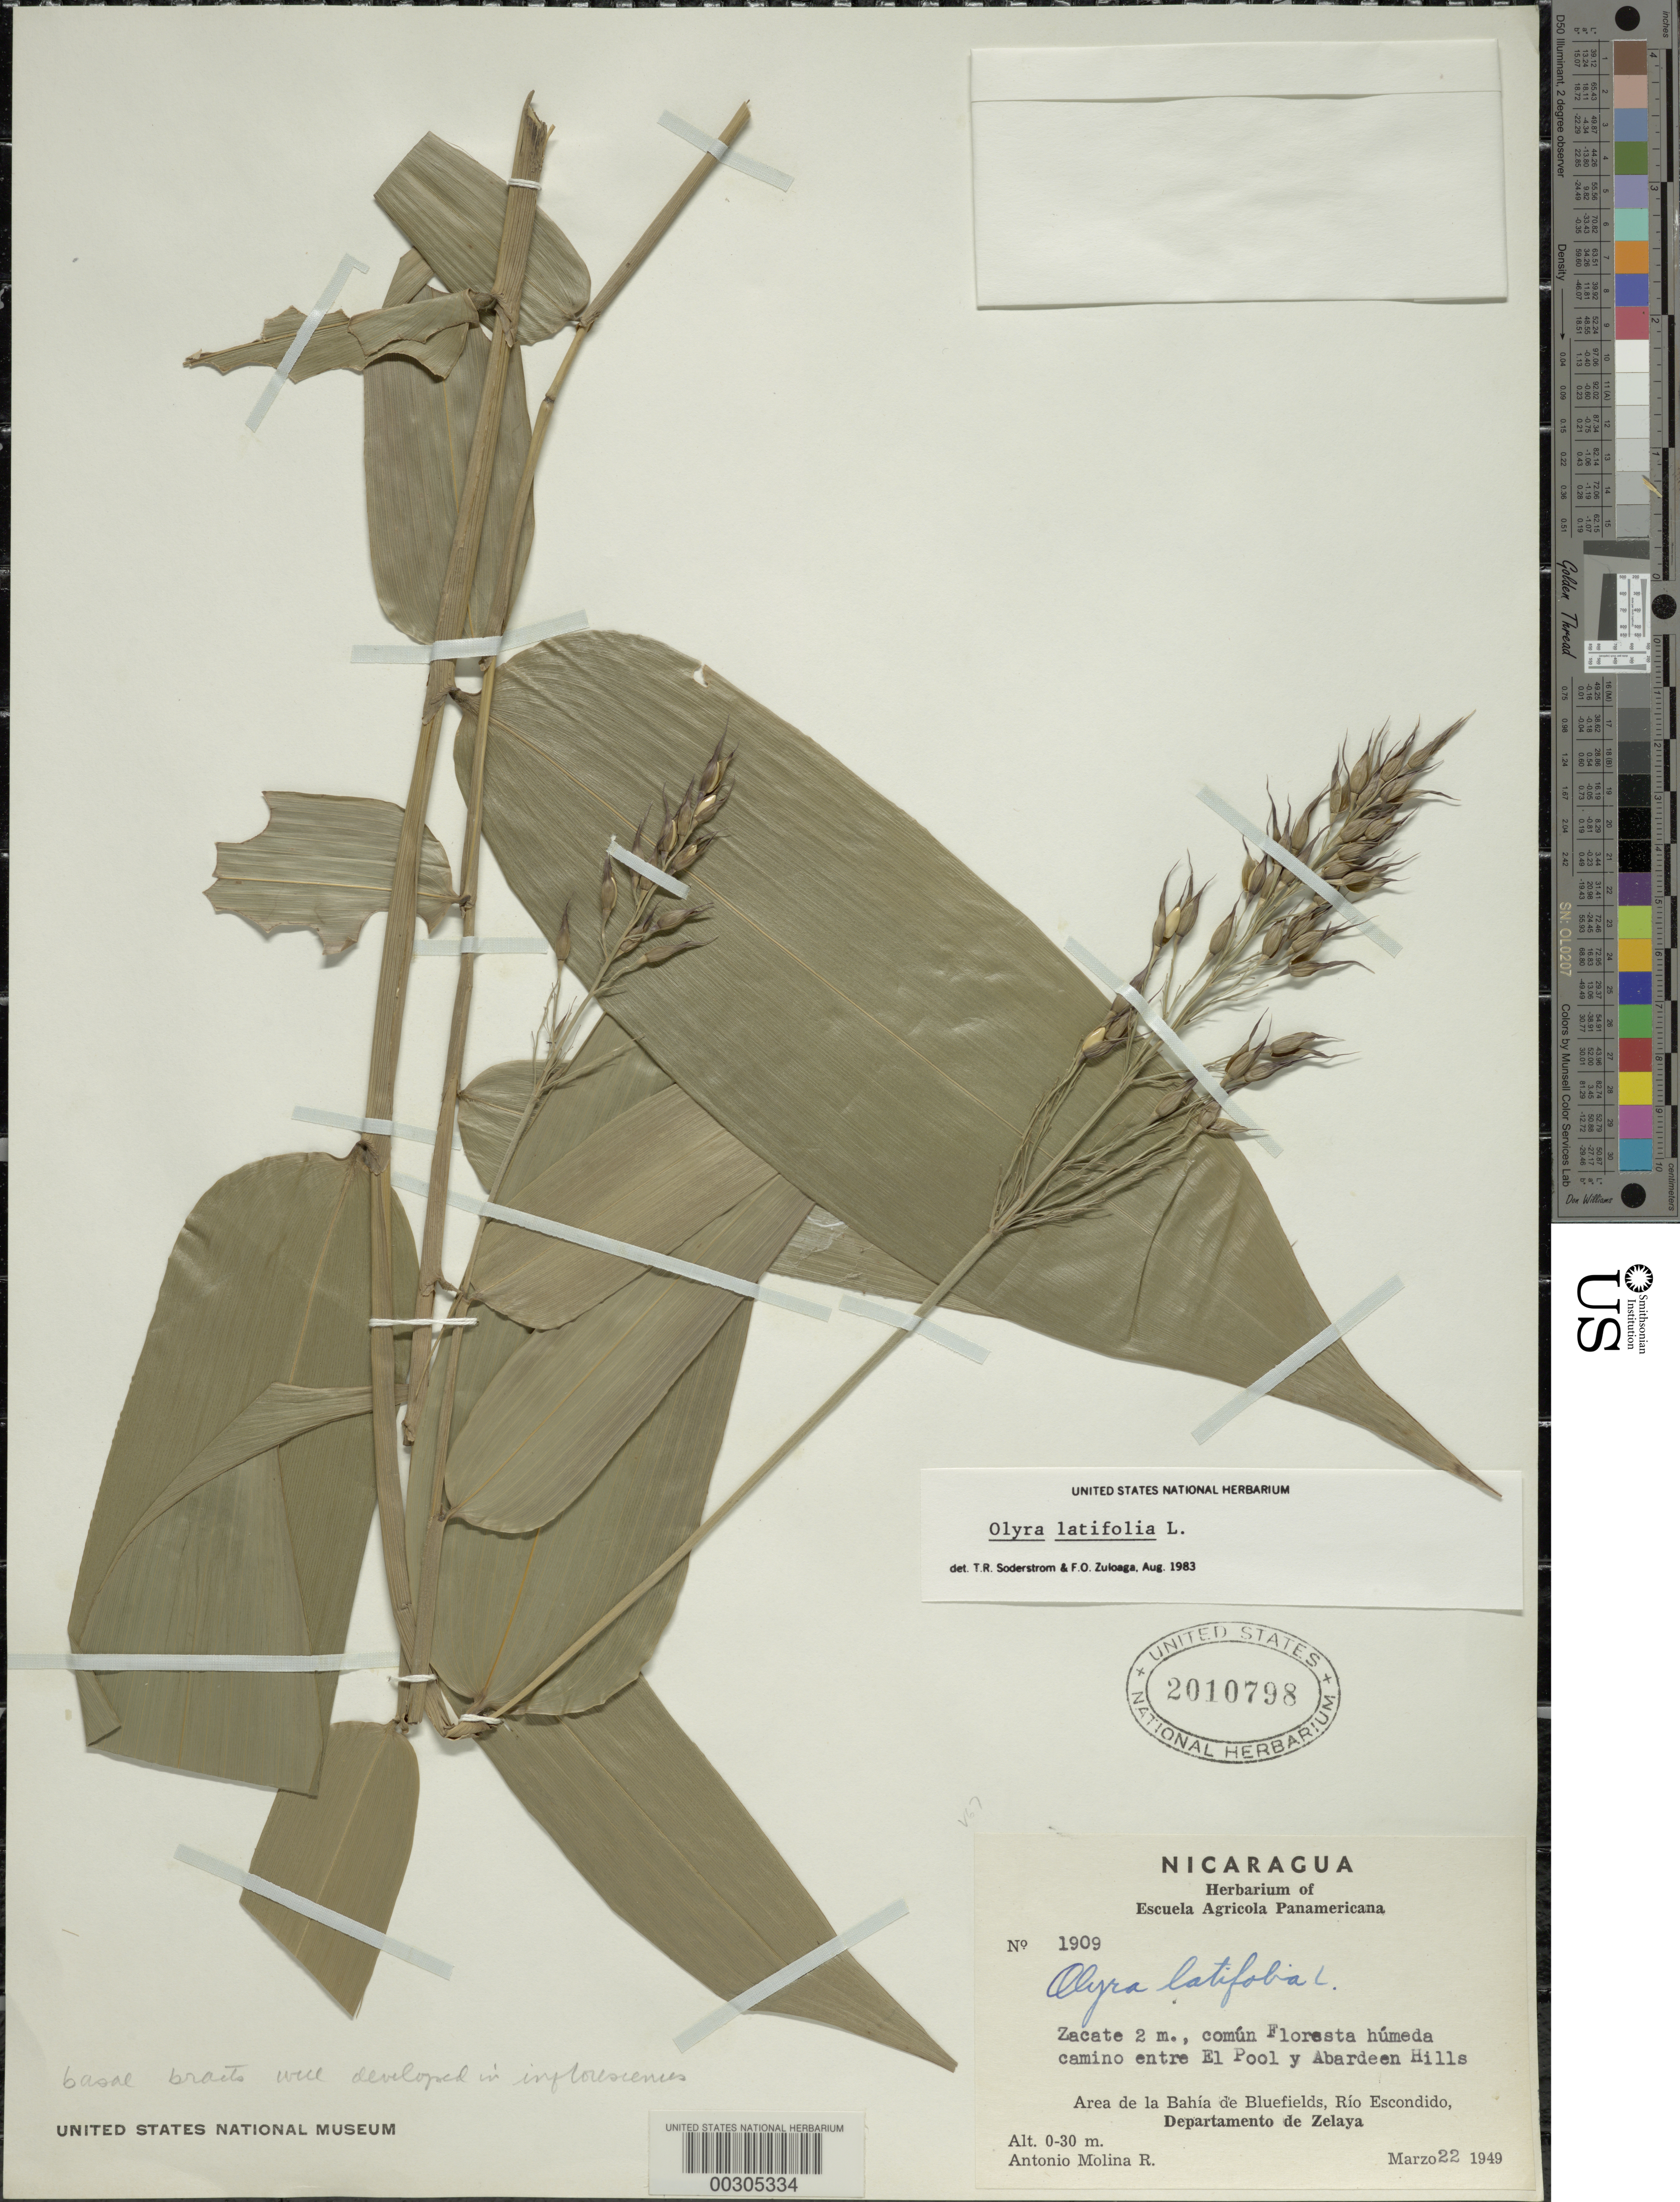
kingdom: Plantae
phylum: Tracheophyta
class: Liliopsida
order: Poales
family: Poaceae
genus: Olyra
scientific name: Olyra latifolia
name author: L.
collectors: A. Molina R.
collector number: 1909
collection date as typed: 22 Mar 1949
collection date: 1949-03-22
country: Nicaragua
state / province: Atlántico Sur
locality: Bahia, bluefields, rio escondido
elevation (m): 0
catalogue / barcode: US 2010798